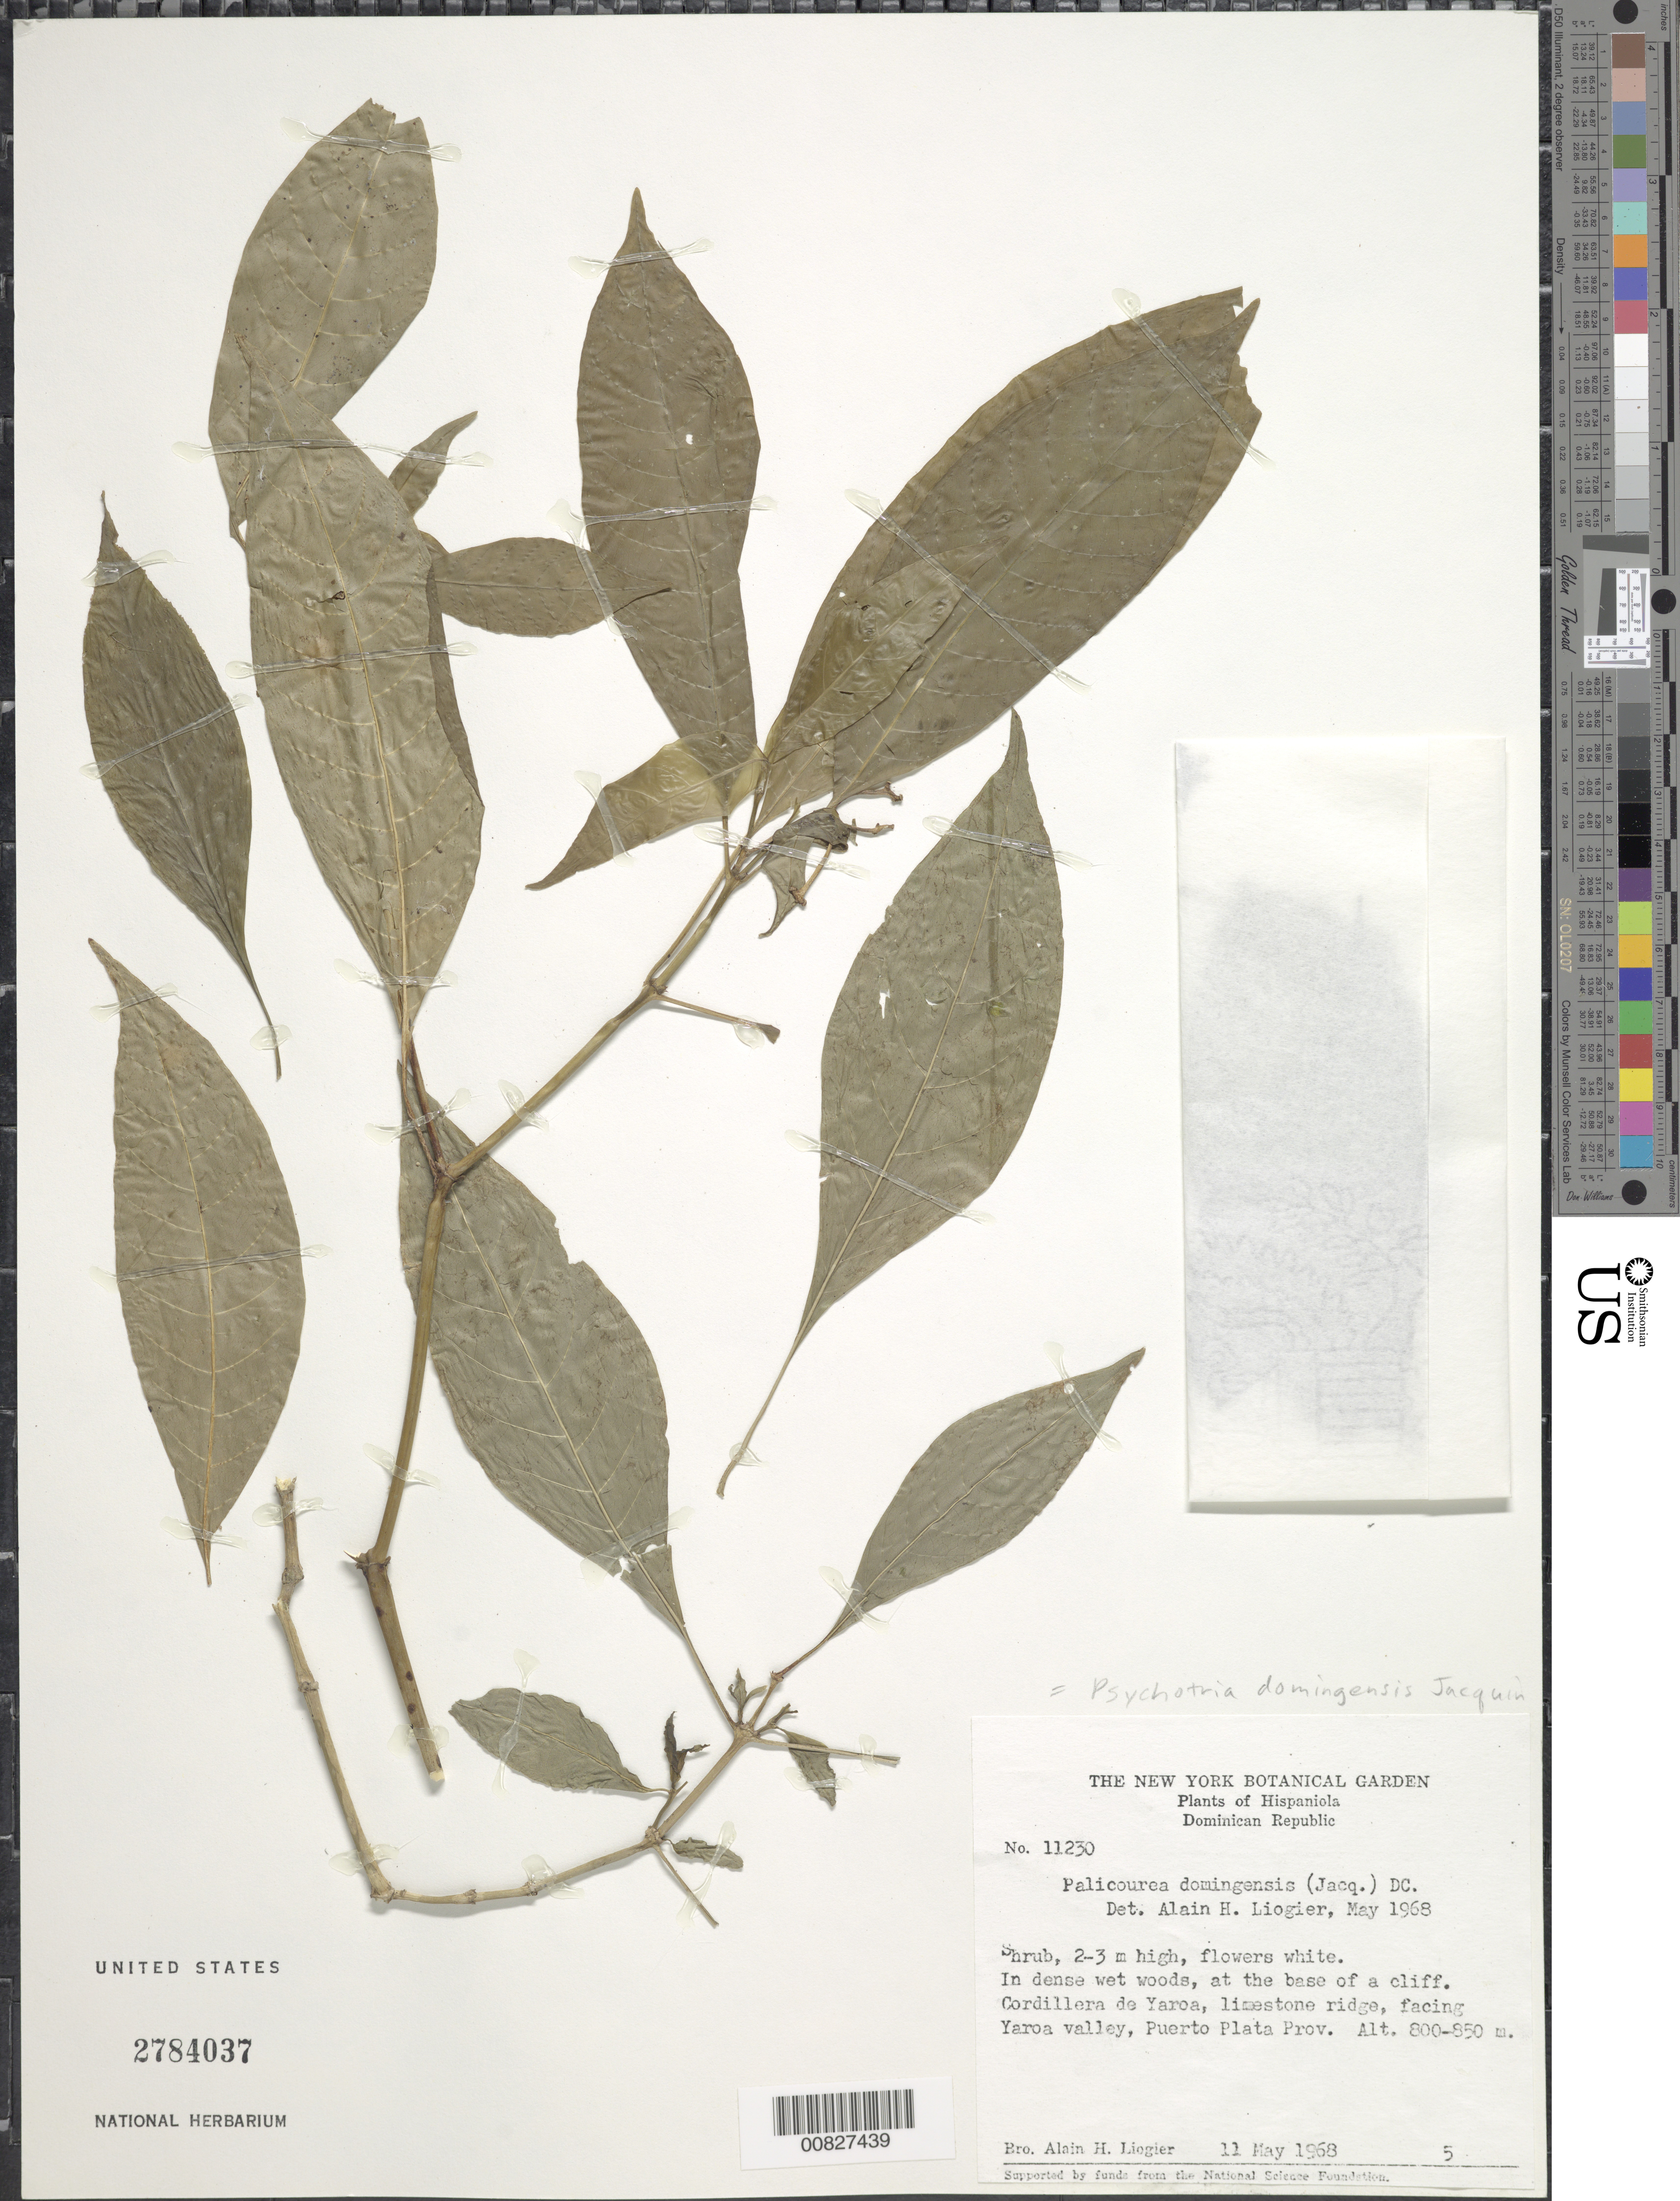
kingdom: Plantae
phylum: Tracheophyta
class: Magnoliopsida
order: Gentianales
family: Rubiaceae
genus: Psychotria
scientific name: Psychotria domingensis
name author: Jacq.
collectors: A. H. Liogier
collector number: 11230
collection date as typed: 11 May 1968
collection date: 1968-05-11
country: Dominican Republic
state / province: Puerto Plata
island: Hispaniola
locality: Cordillera de Yaroa, facing Yaroa Valley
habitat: In dense wet woods, at the base of a cliff along a limestone ridge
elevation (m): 800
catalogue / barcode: US 2784037